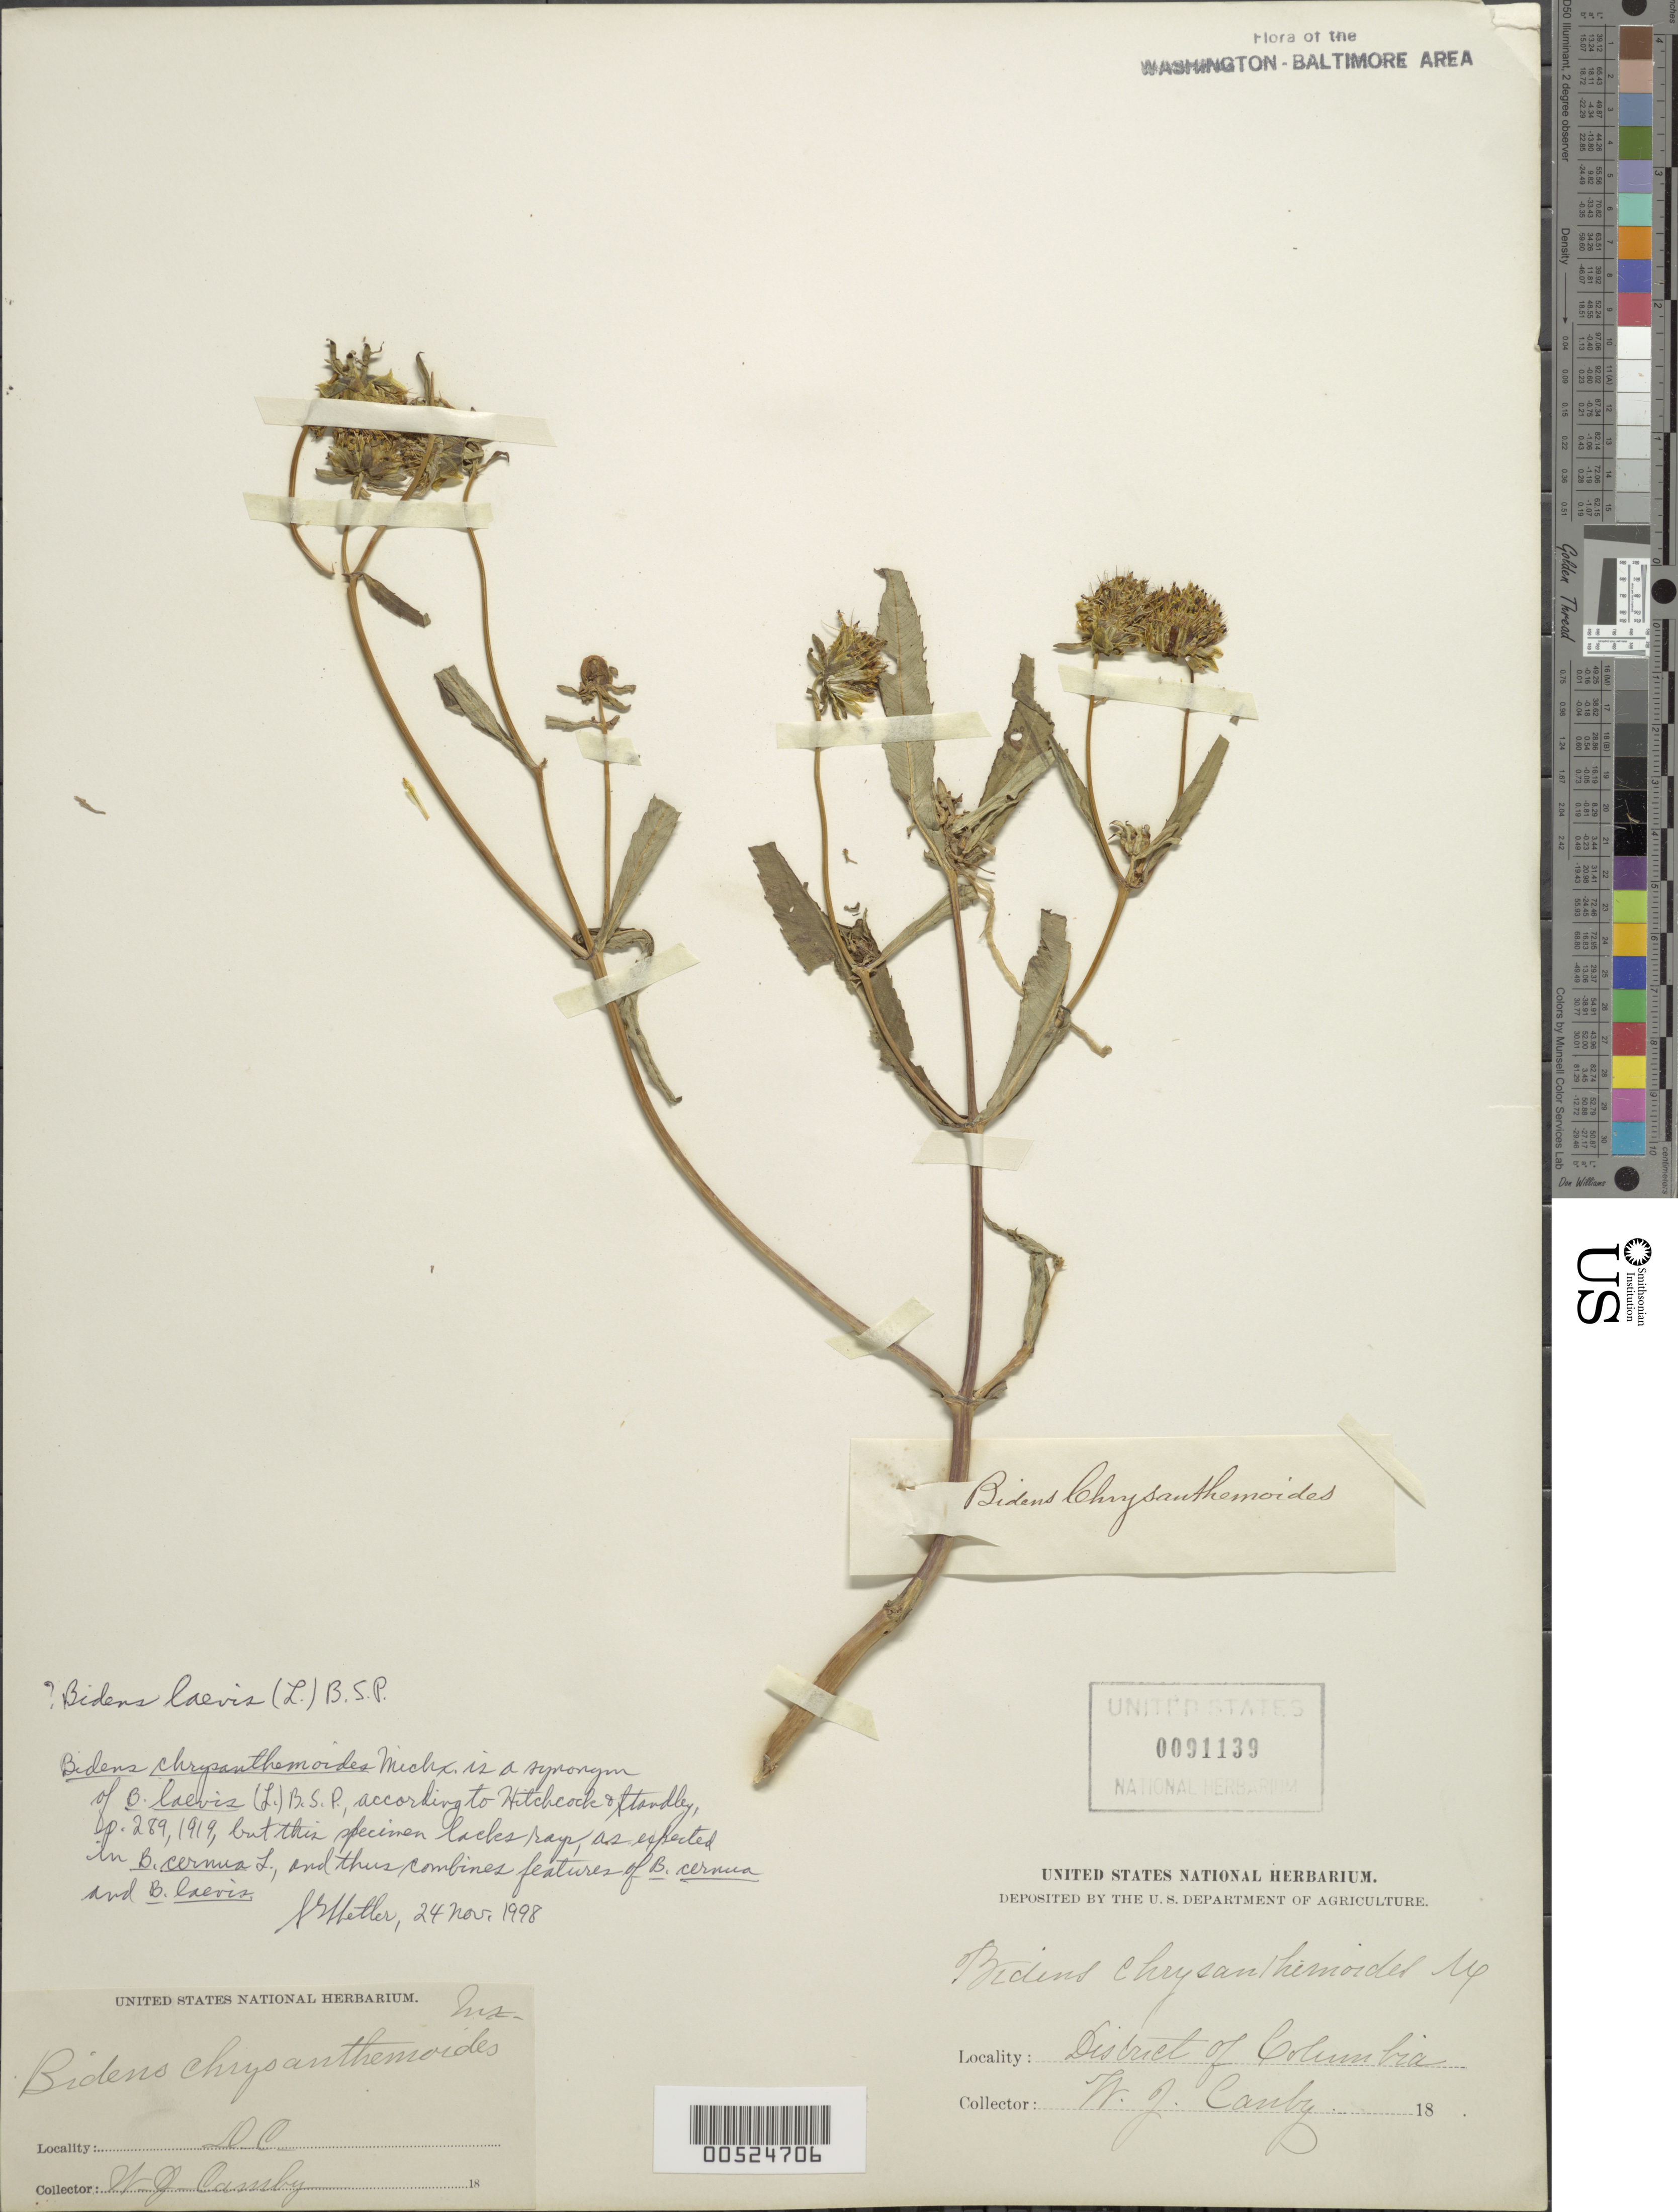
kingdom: Plantae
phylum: Tracheophyta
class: Magnoliopsida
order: Asterales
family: Asteraceae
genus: Bidens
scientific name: Bidens laevis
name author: (L.) Britton, Stearns & Poggenb.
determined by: Shetler, Stanwyn G., (US), NMNH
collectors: W. Canby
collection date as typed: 18--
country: United States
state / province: District of Columbia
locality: Washington Area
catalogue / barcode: US 91139